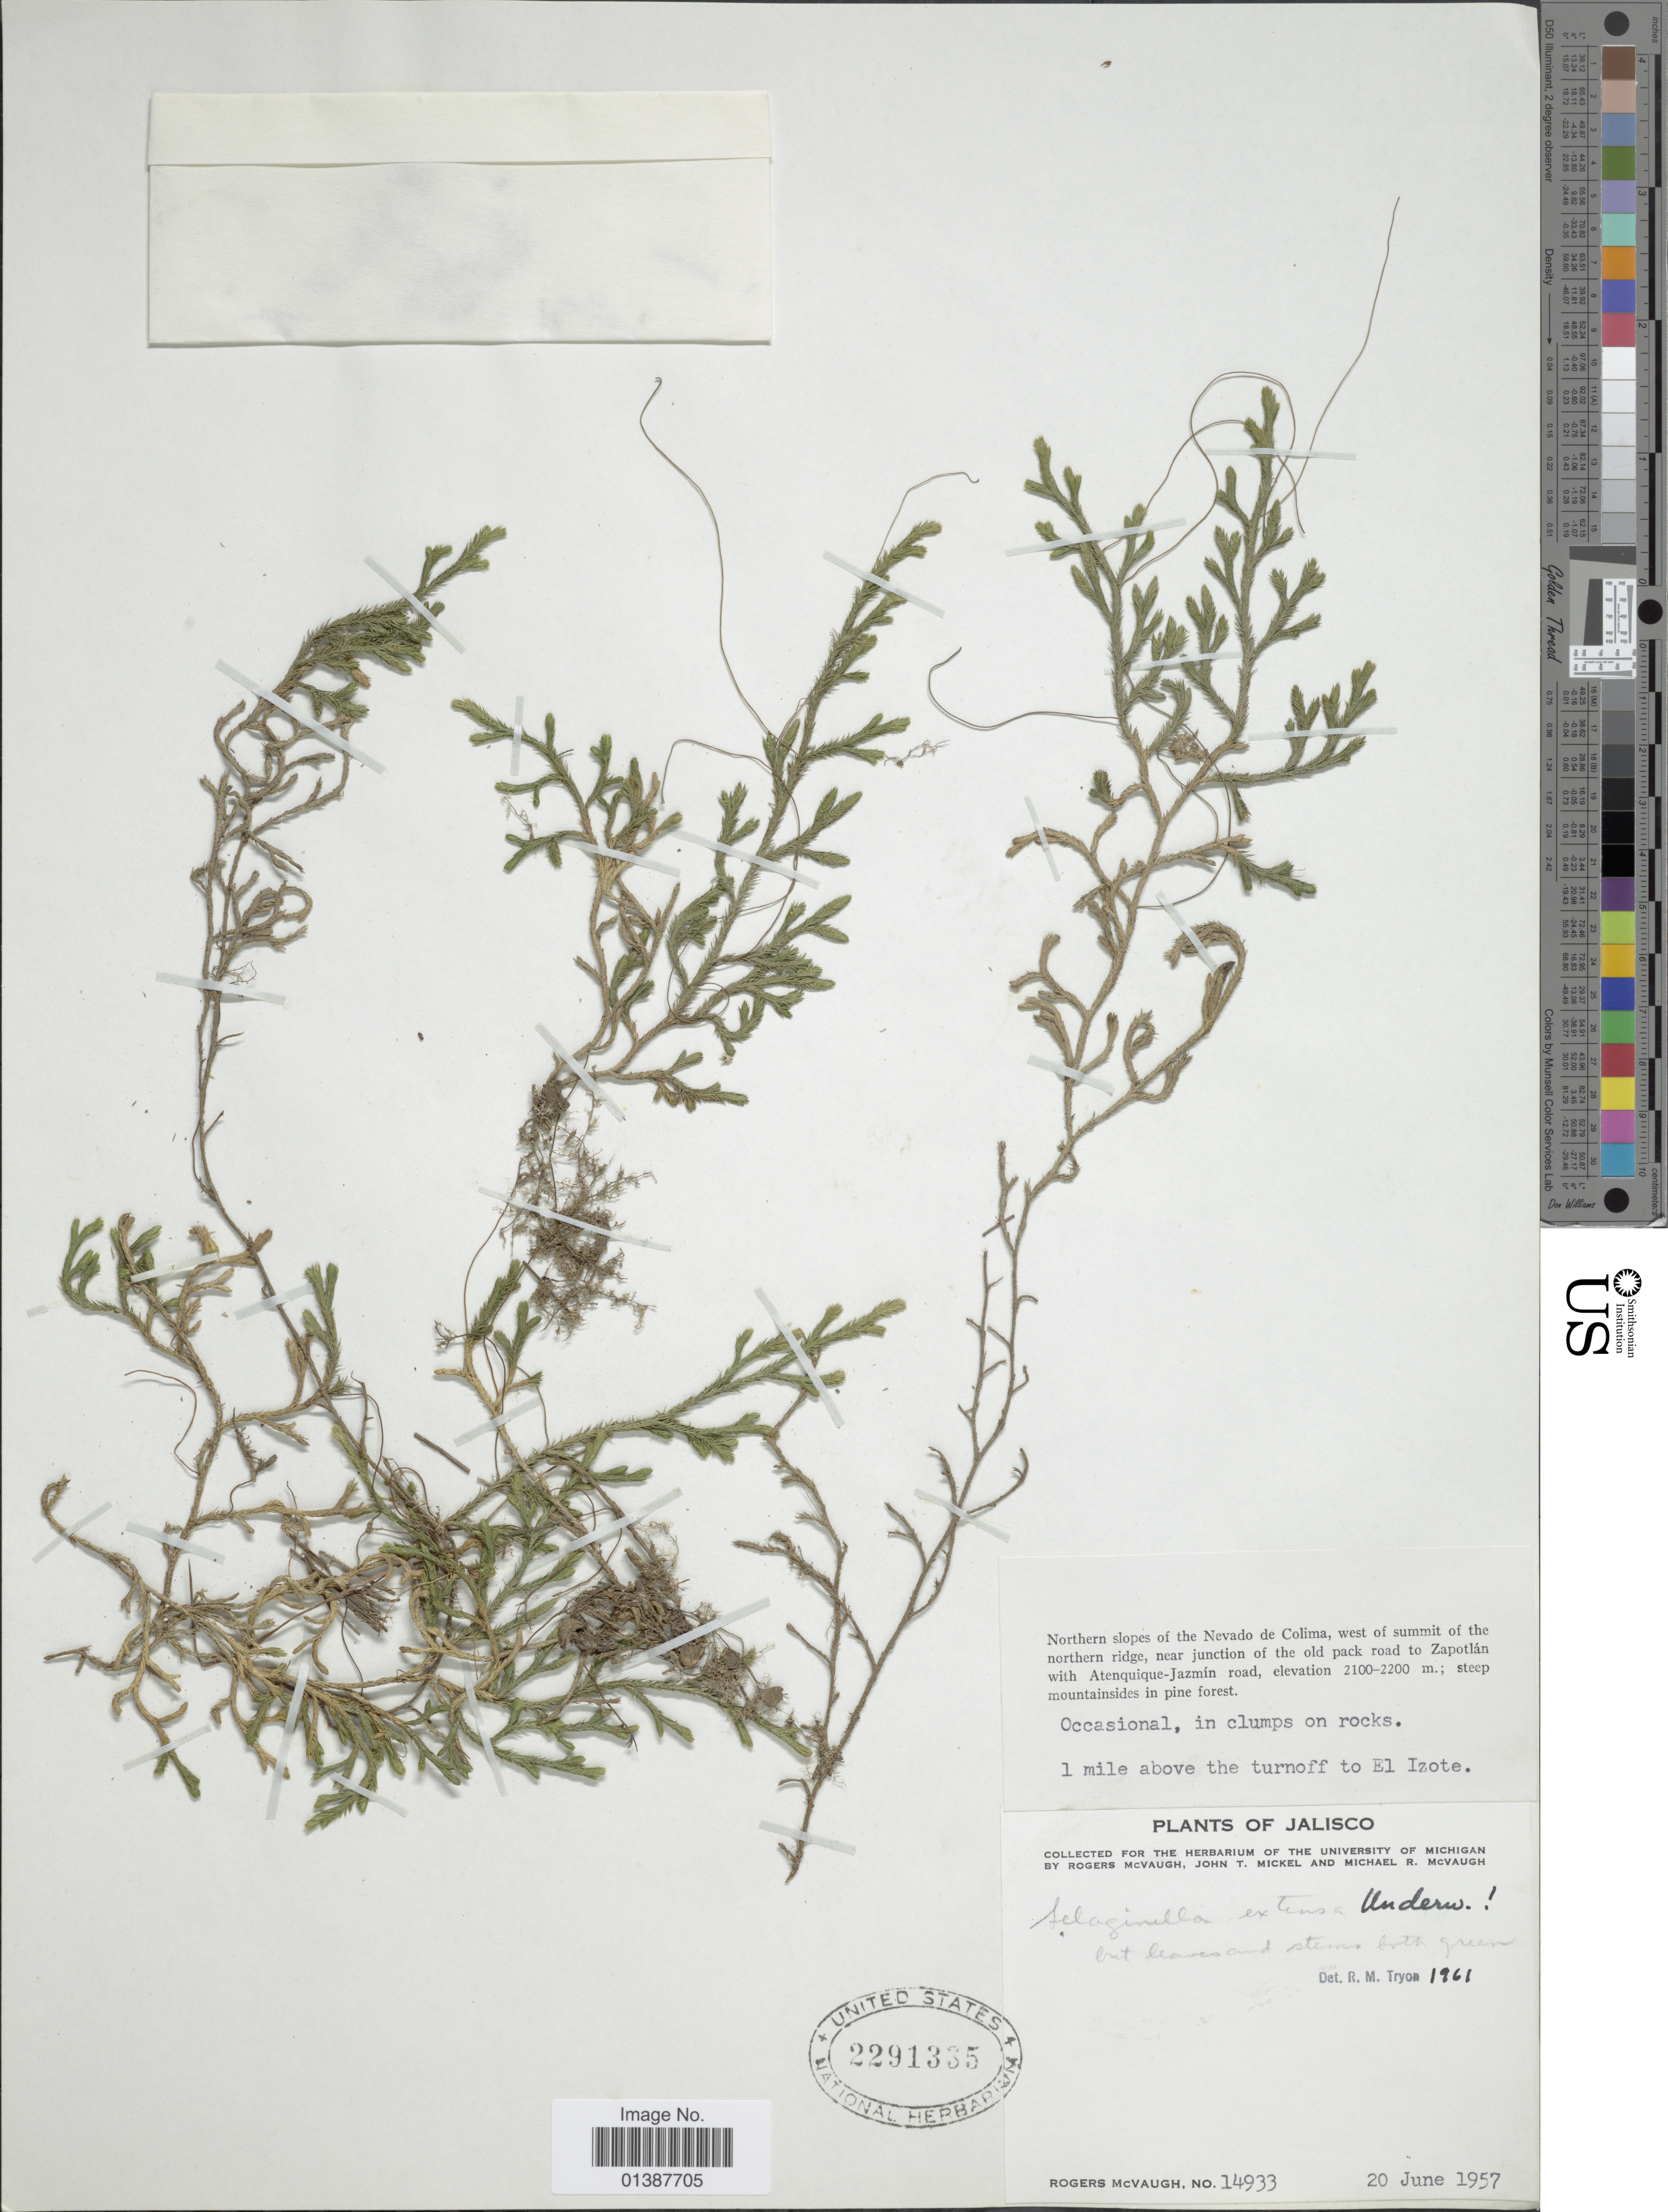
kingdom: Plantae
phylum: Tracheophyta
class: Lycopodiopsida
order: Selaginellales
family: Selaginellaceae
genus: Selaginella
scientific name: Selaginella extensa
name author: Underw.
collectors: R. McVaugh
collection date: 1957-06-20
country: Mexico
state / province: Jalisco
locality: Northern slopes of the Nevado de Colima, west of summit of the northern ridge, near junction of the old pack road to Zapotlán with Atenquique-Jazmí road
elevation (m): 2100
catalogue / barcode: US 2291335